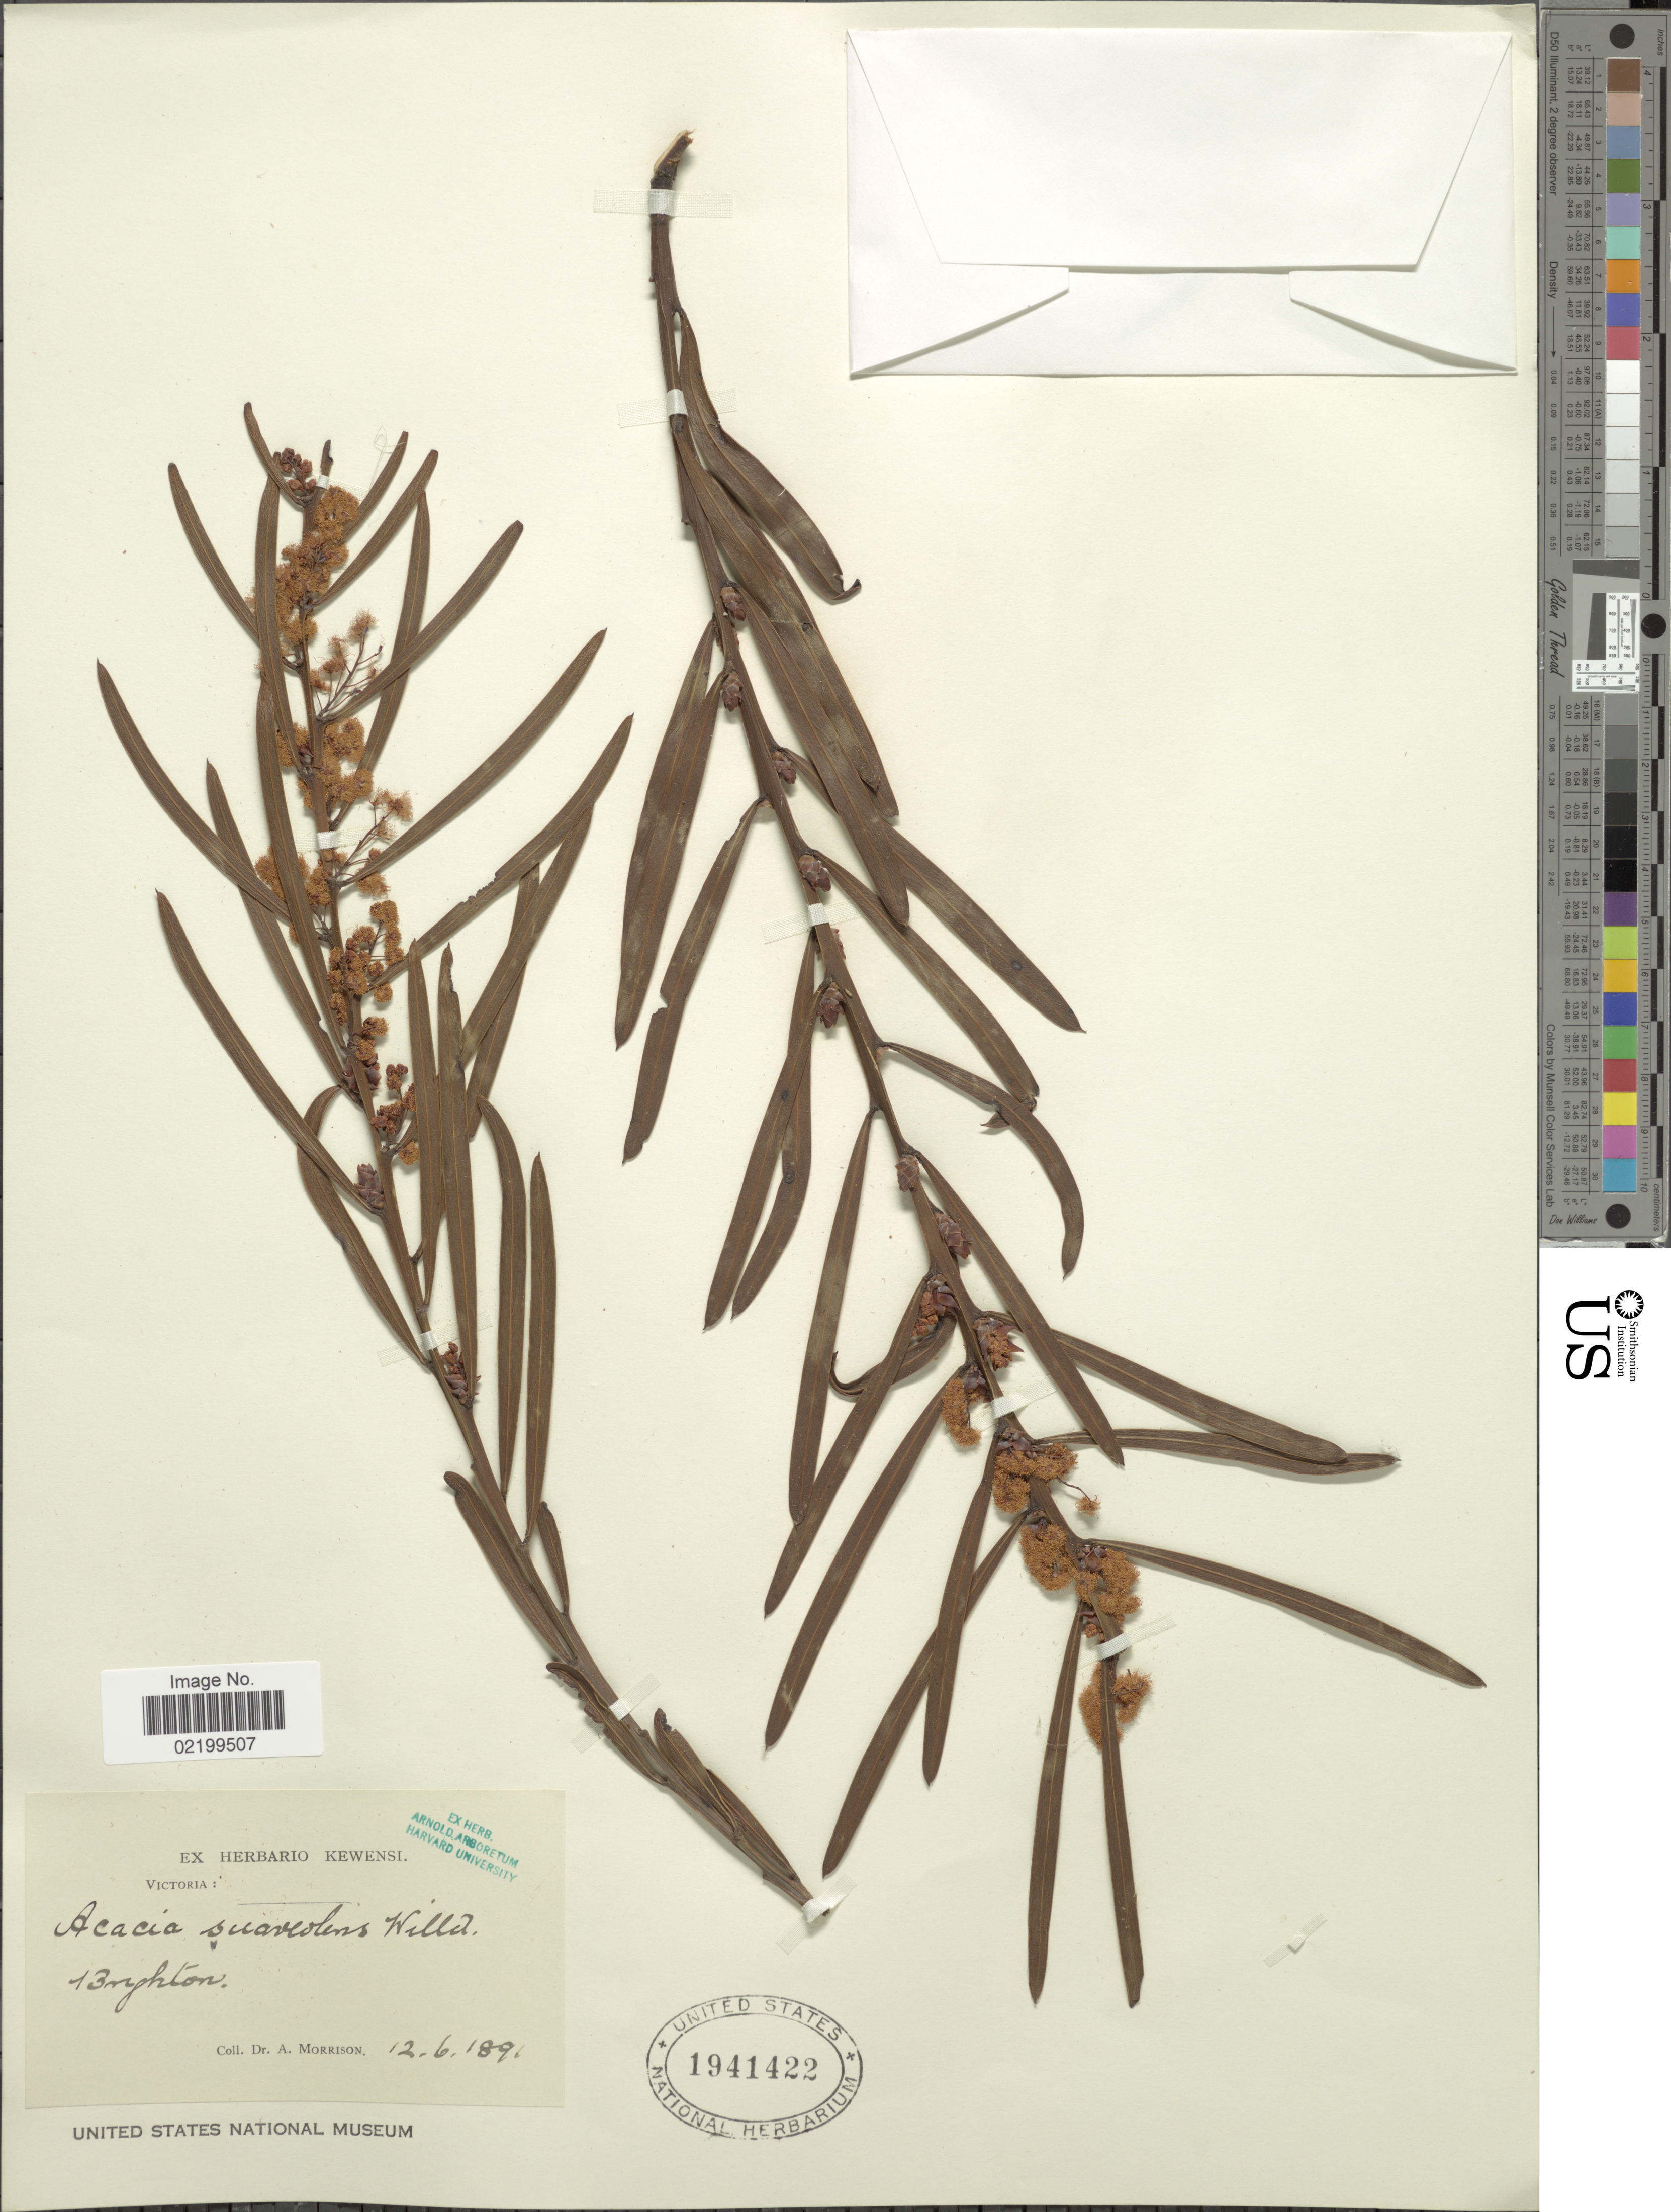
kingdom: Plantae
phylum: Tracheophyta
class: Magnoliopsida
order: Fabales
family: Fabaceae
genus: Acacia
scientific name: Acacia suaveolens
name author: (Sm.) Willd.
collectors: A. Morrison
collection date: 1891-06-12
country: Australia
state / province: Victoria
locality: Victoria, Brighton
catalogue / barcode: US 1941422